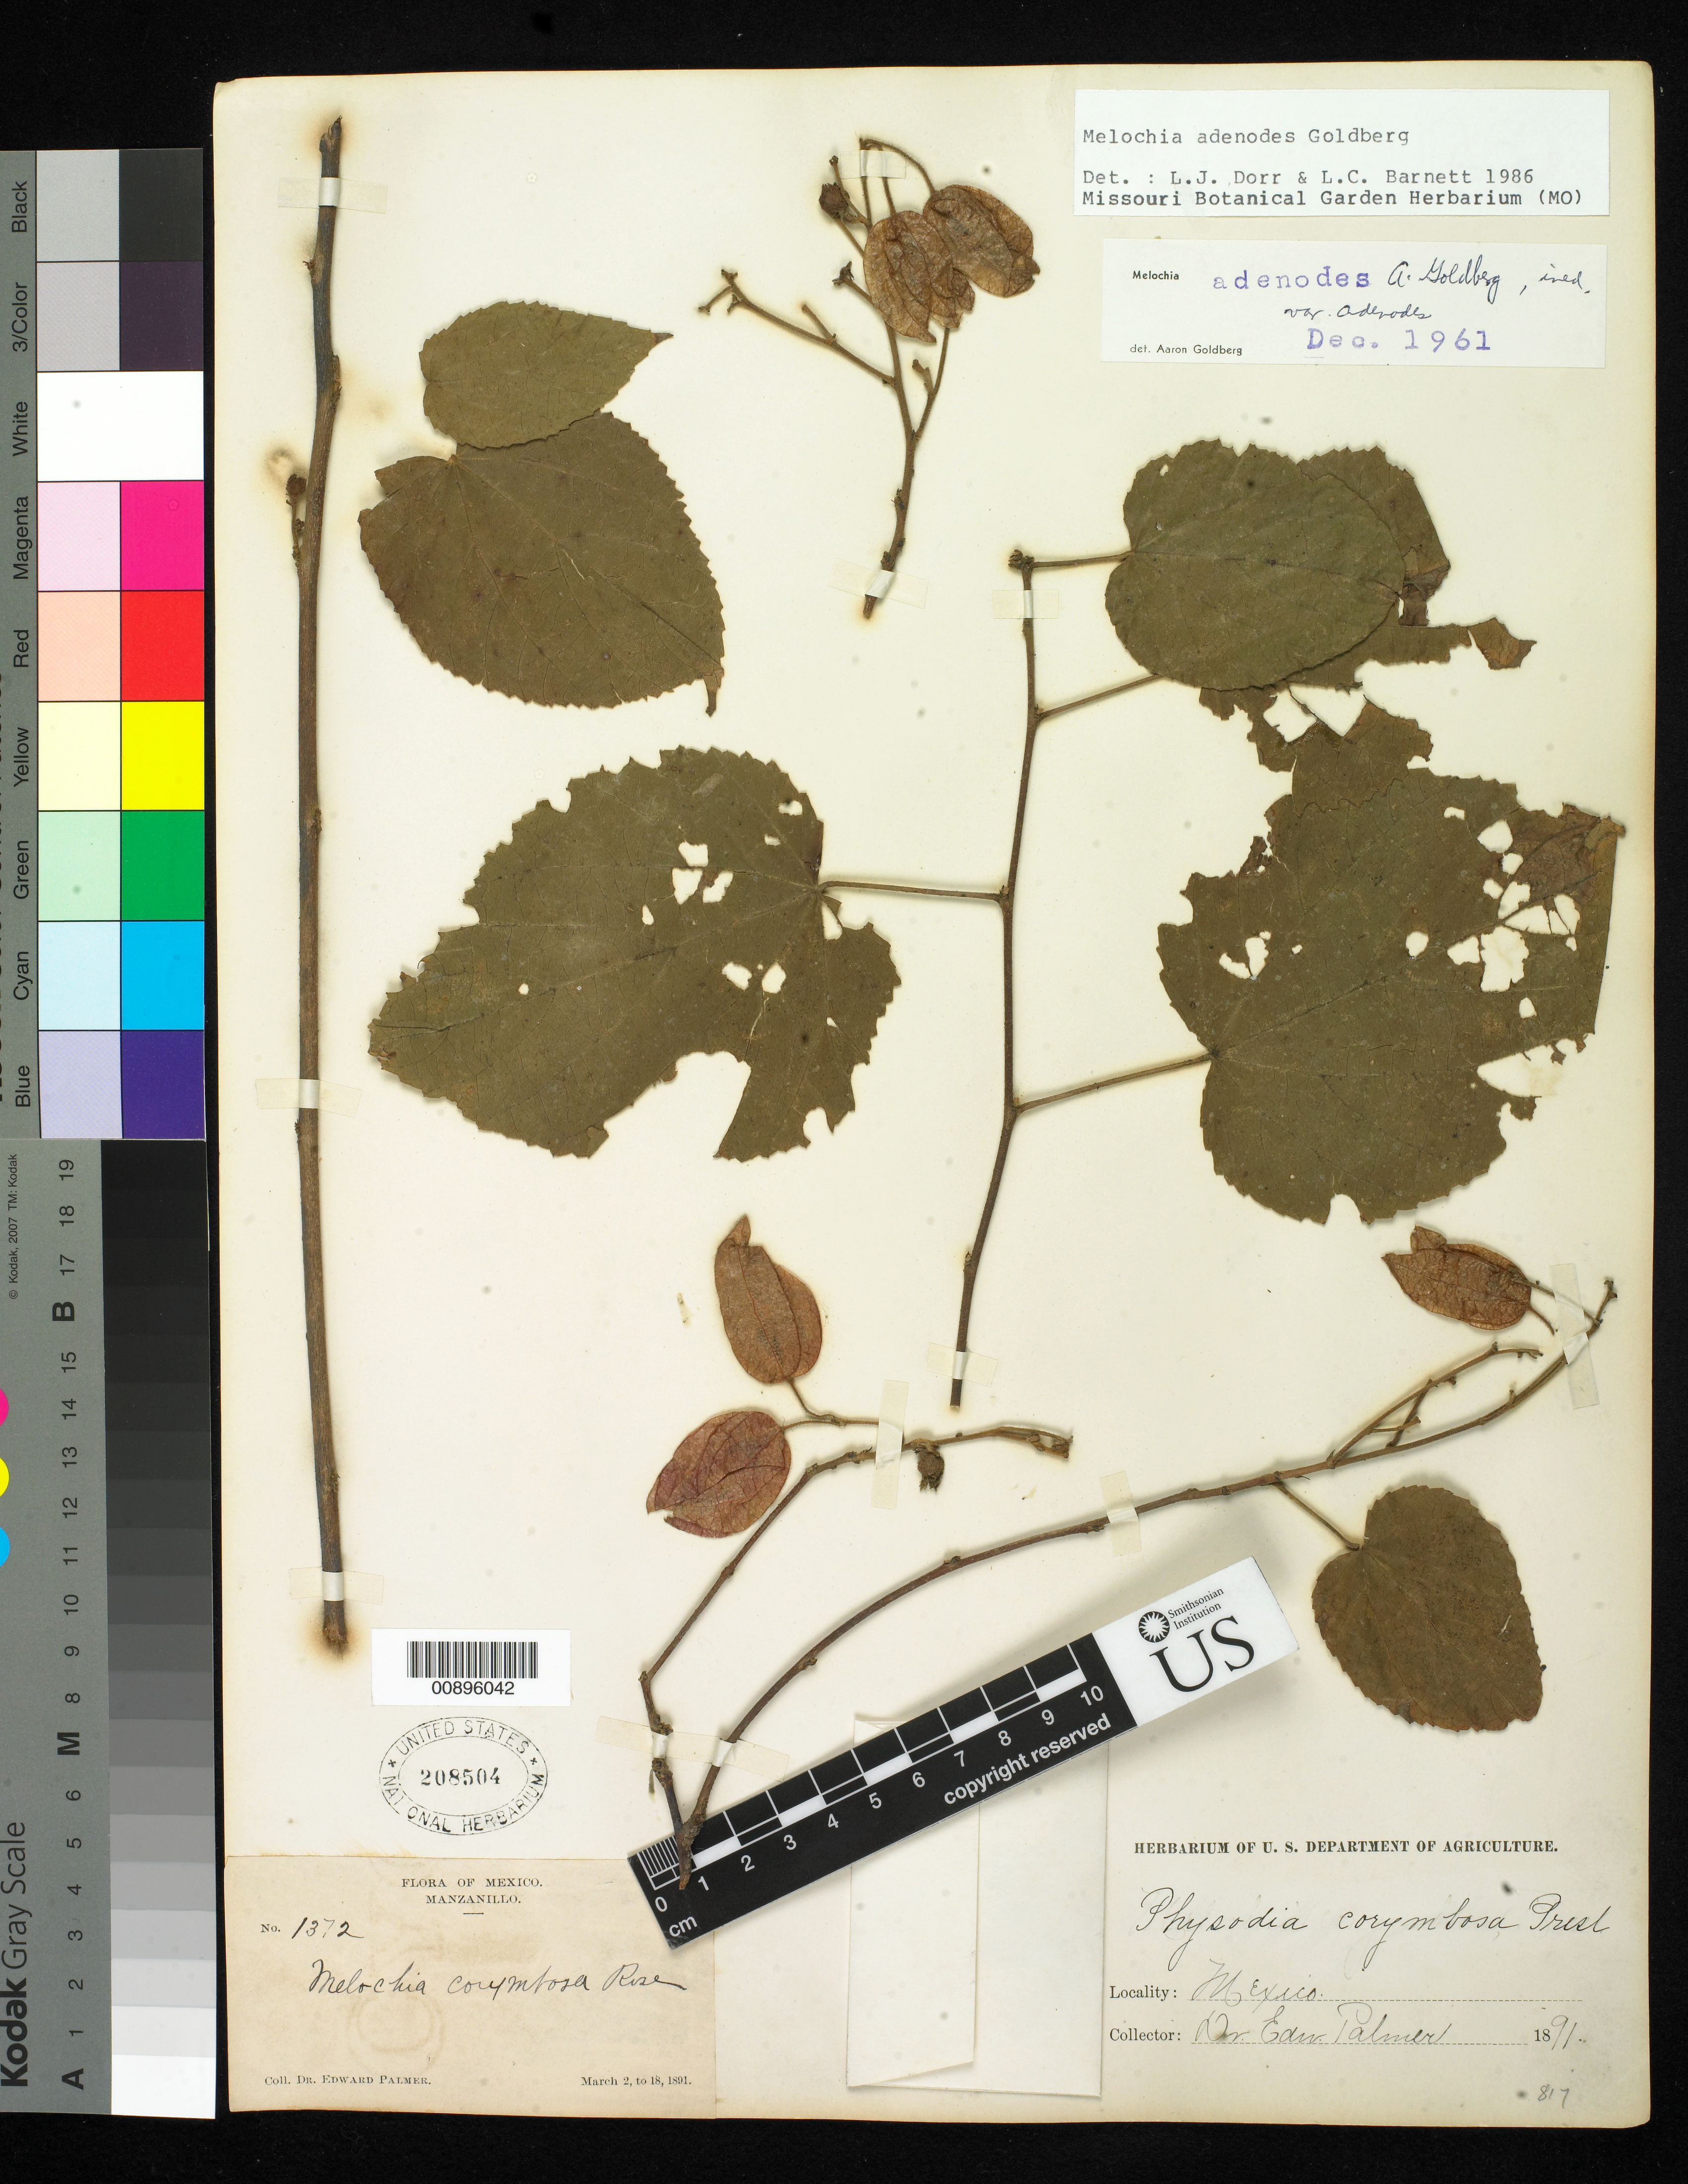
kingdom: Plantae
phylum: Tracheophyta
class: Magnoliopsida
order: Malvales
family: Malvaceae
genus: Melochia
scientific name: Melochia adenodes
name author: Goldberg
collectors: E. Palmer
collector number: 1372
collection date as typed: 02 Mar 1891 to 18 Mar 1891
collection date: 1891-03-02/1891-03-18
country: Mexico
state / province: Colima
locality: Manzanillo, Colima.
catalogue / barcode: US 208504